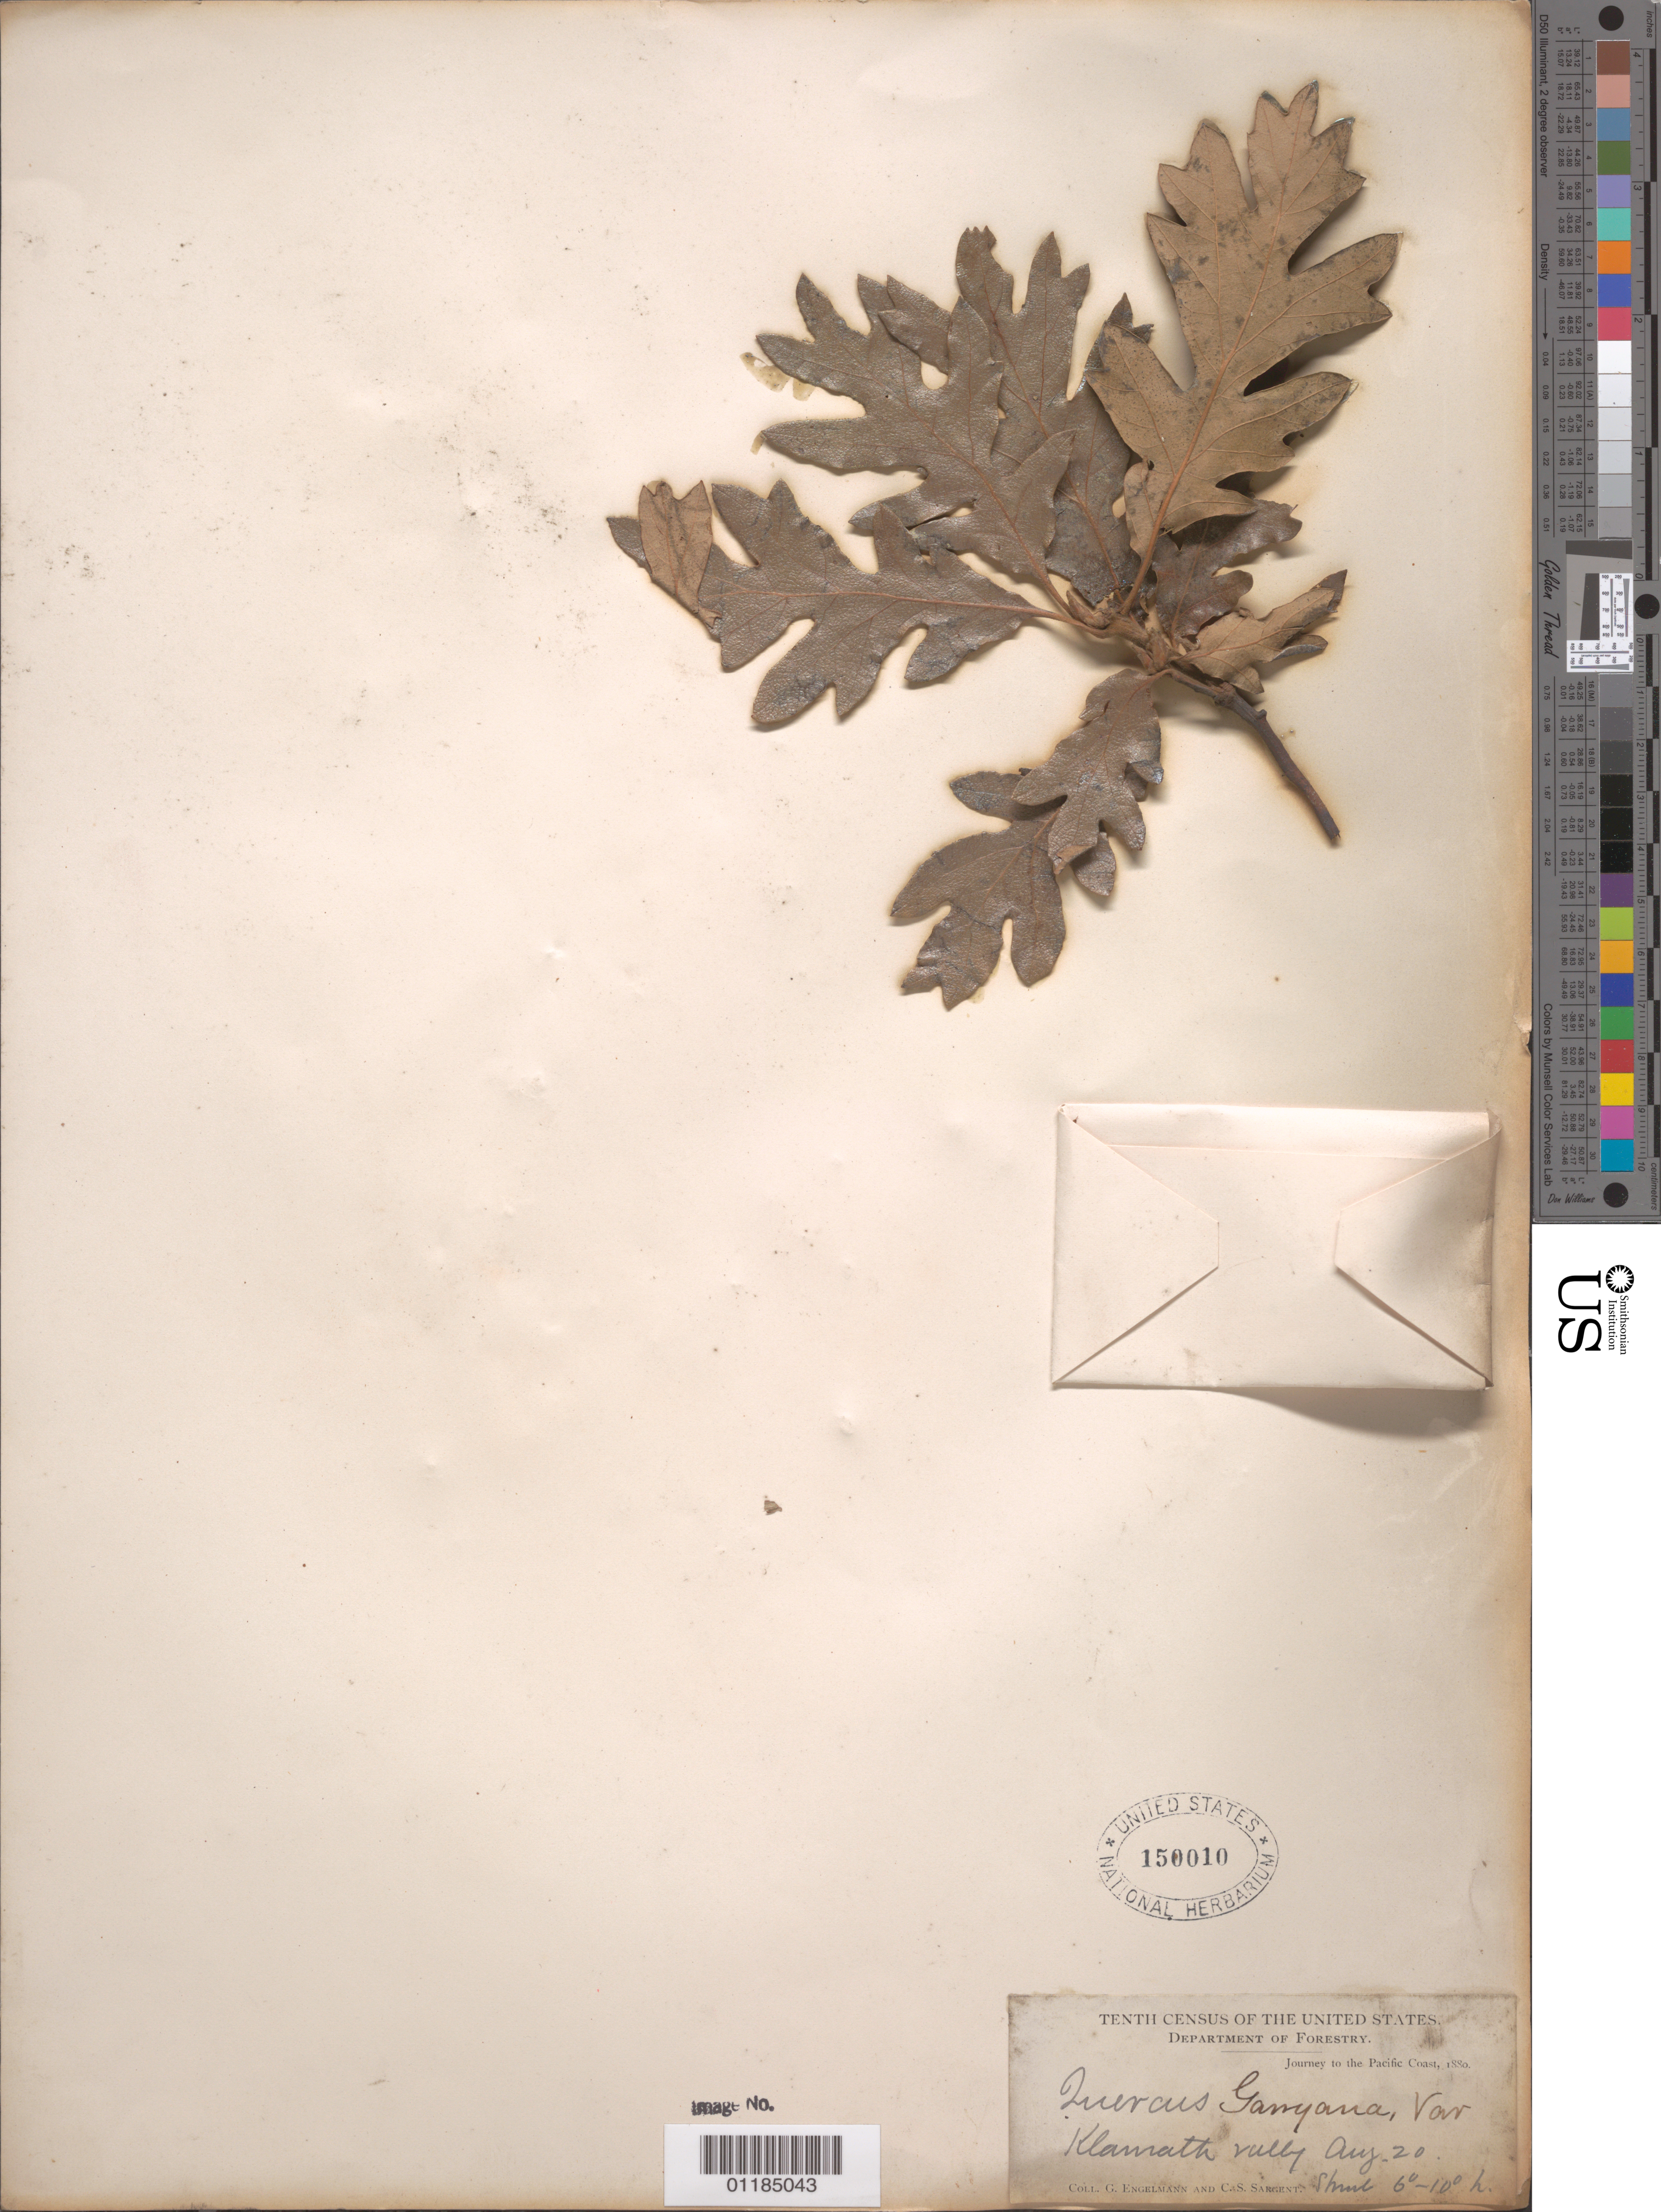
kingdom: Plantae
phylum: Tracheophyta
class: Magnoliopsida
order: Fagales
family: Fagaceae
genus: Quercus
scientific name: Quercus garryana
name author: Douglas ex Hook.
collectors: G. Engelmann & C. S. Sargent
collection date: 1880-08-20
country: United States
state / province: California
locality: Klamath Valley.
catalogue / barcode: US 150010